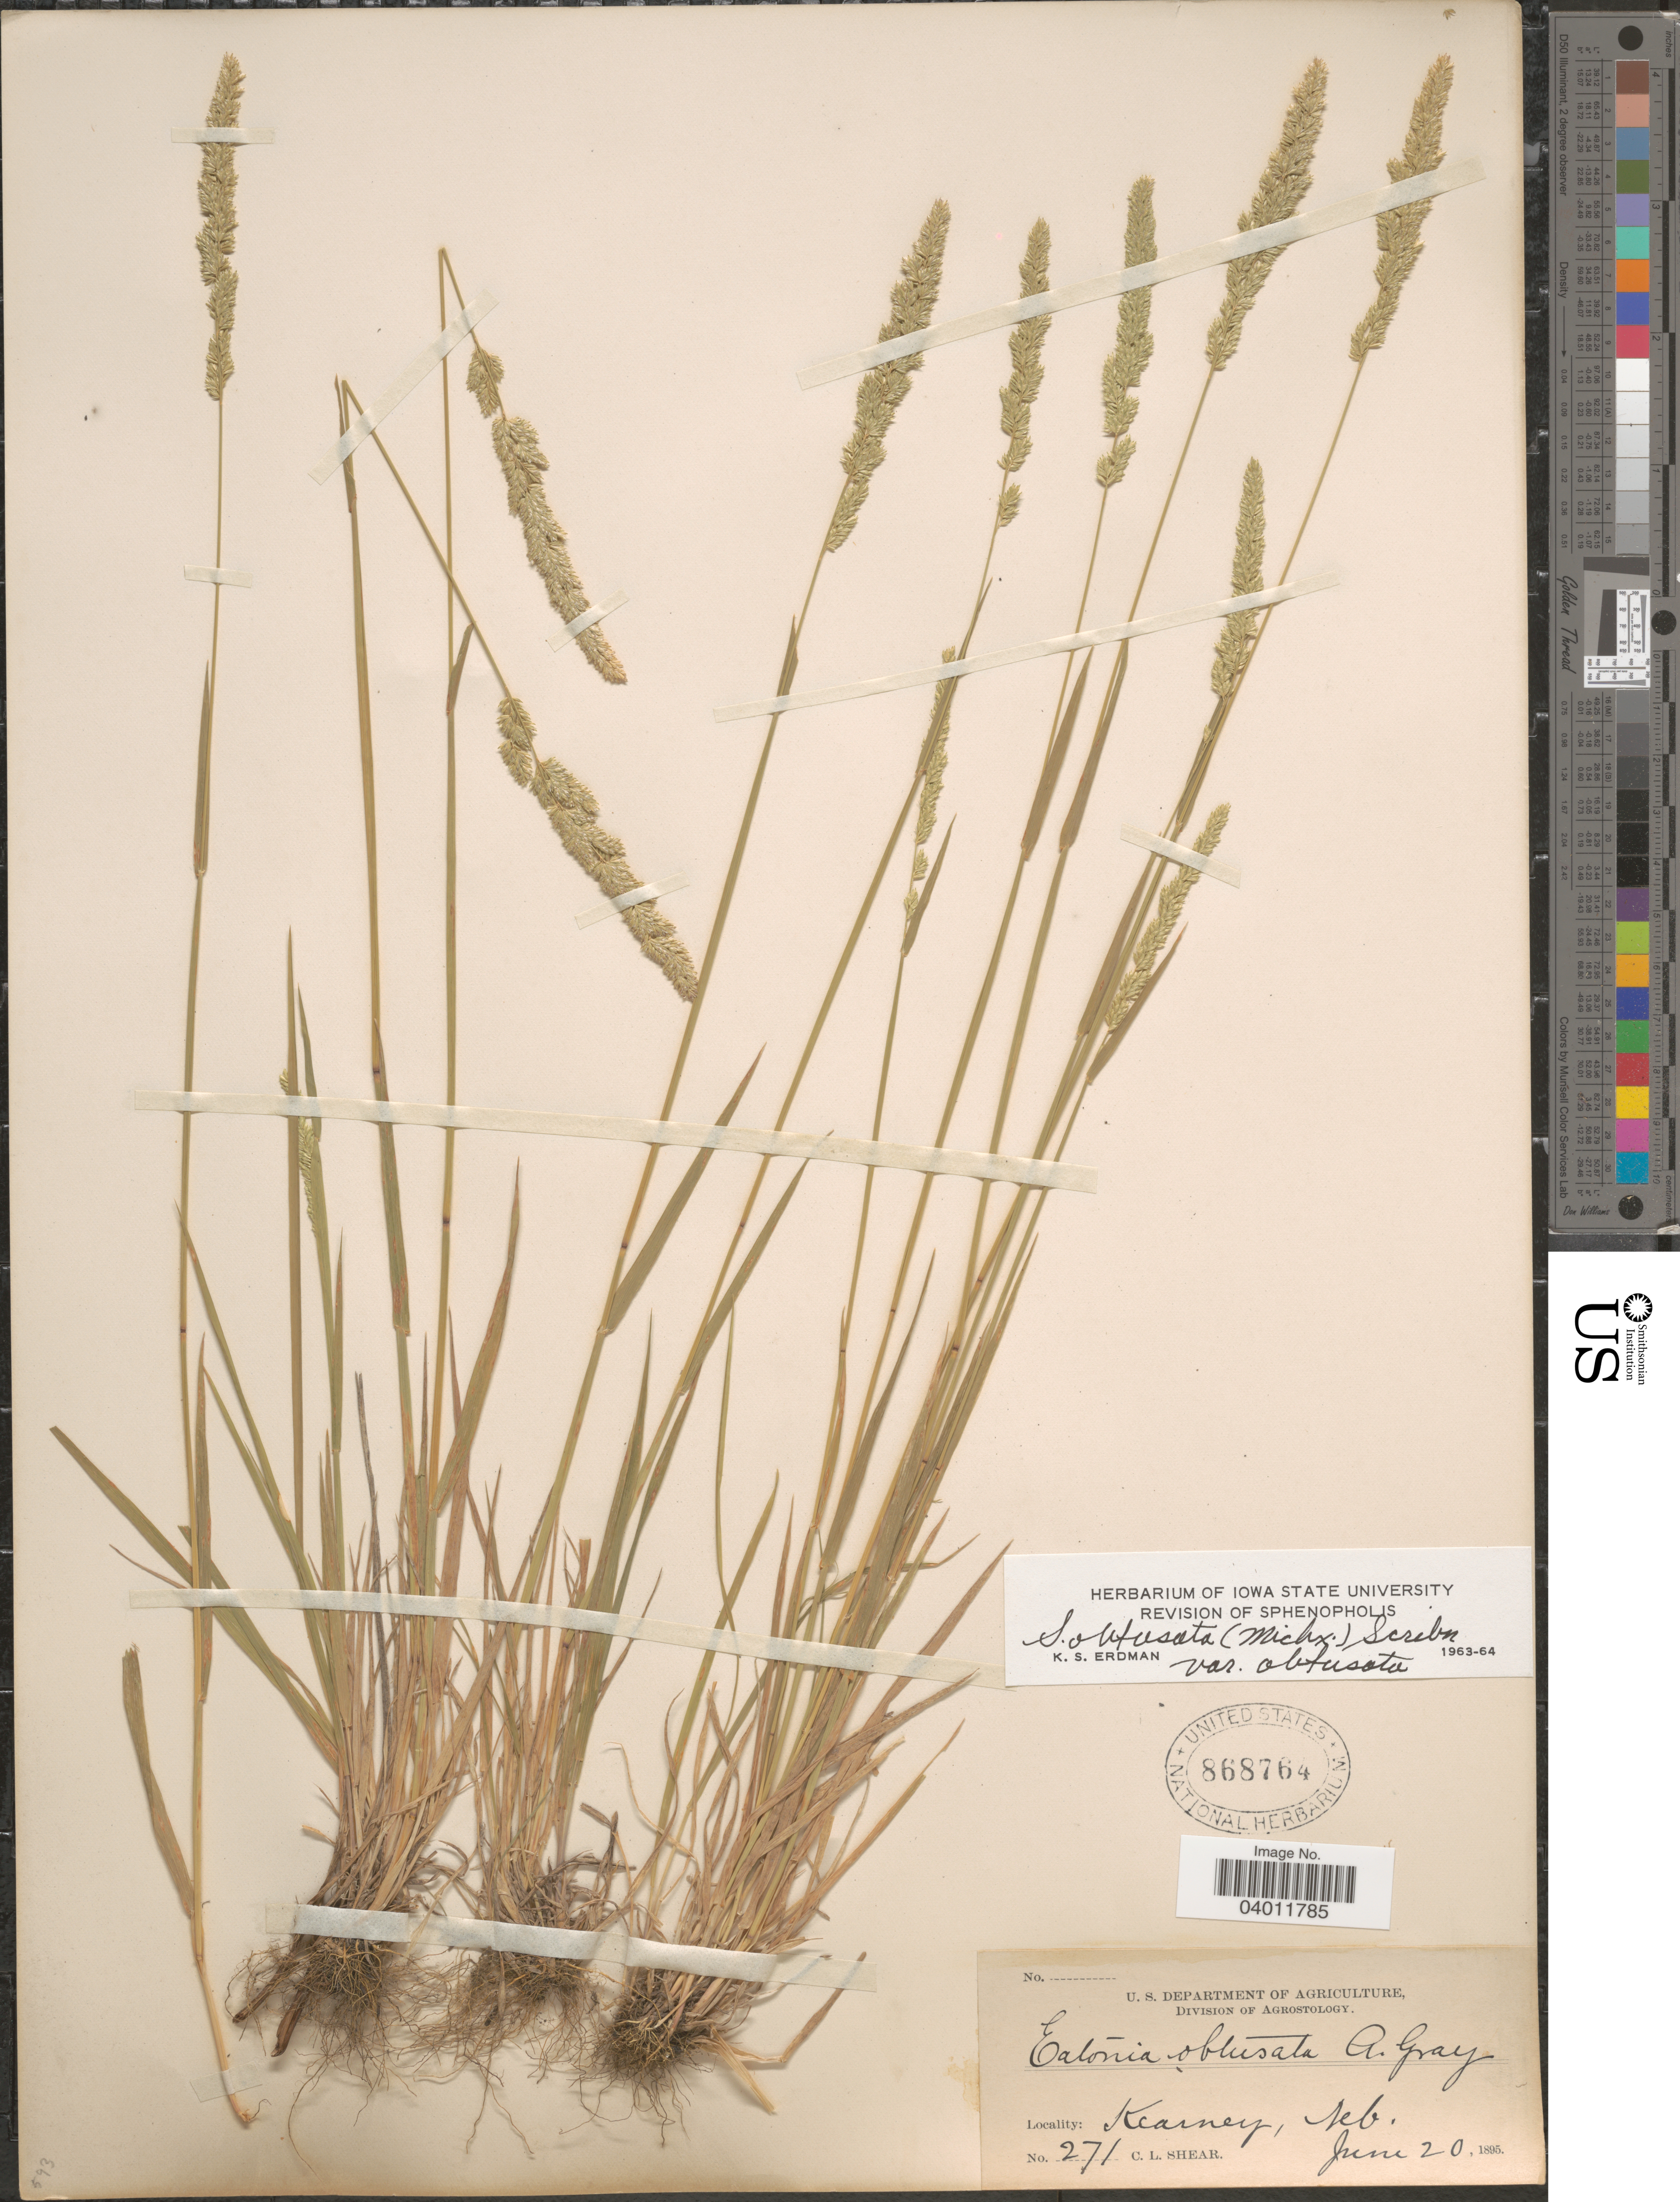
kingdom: Plantae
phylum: Tracheophyta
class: Liliopsida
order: Poales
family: Poaceae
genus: Sphenopholis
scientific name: Sphenopholis obtusata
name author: (Michx.) Scribn.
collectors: C. L. Shear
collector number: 271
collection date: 1895-06-20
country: United States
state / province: Nebraska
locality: Kearney.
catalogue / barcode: US 868764